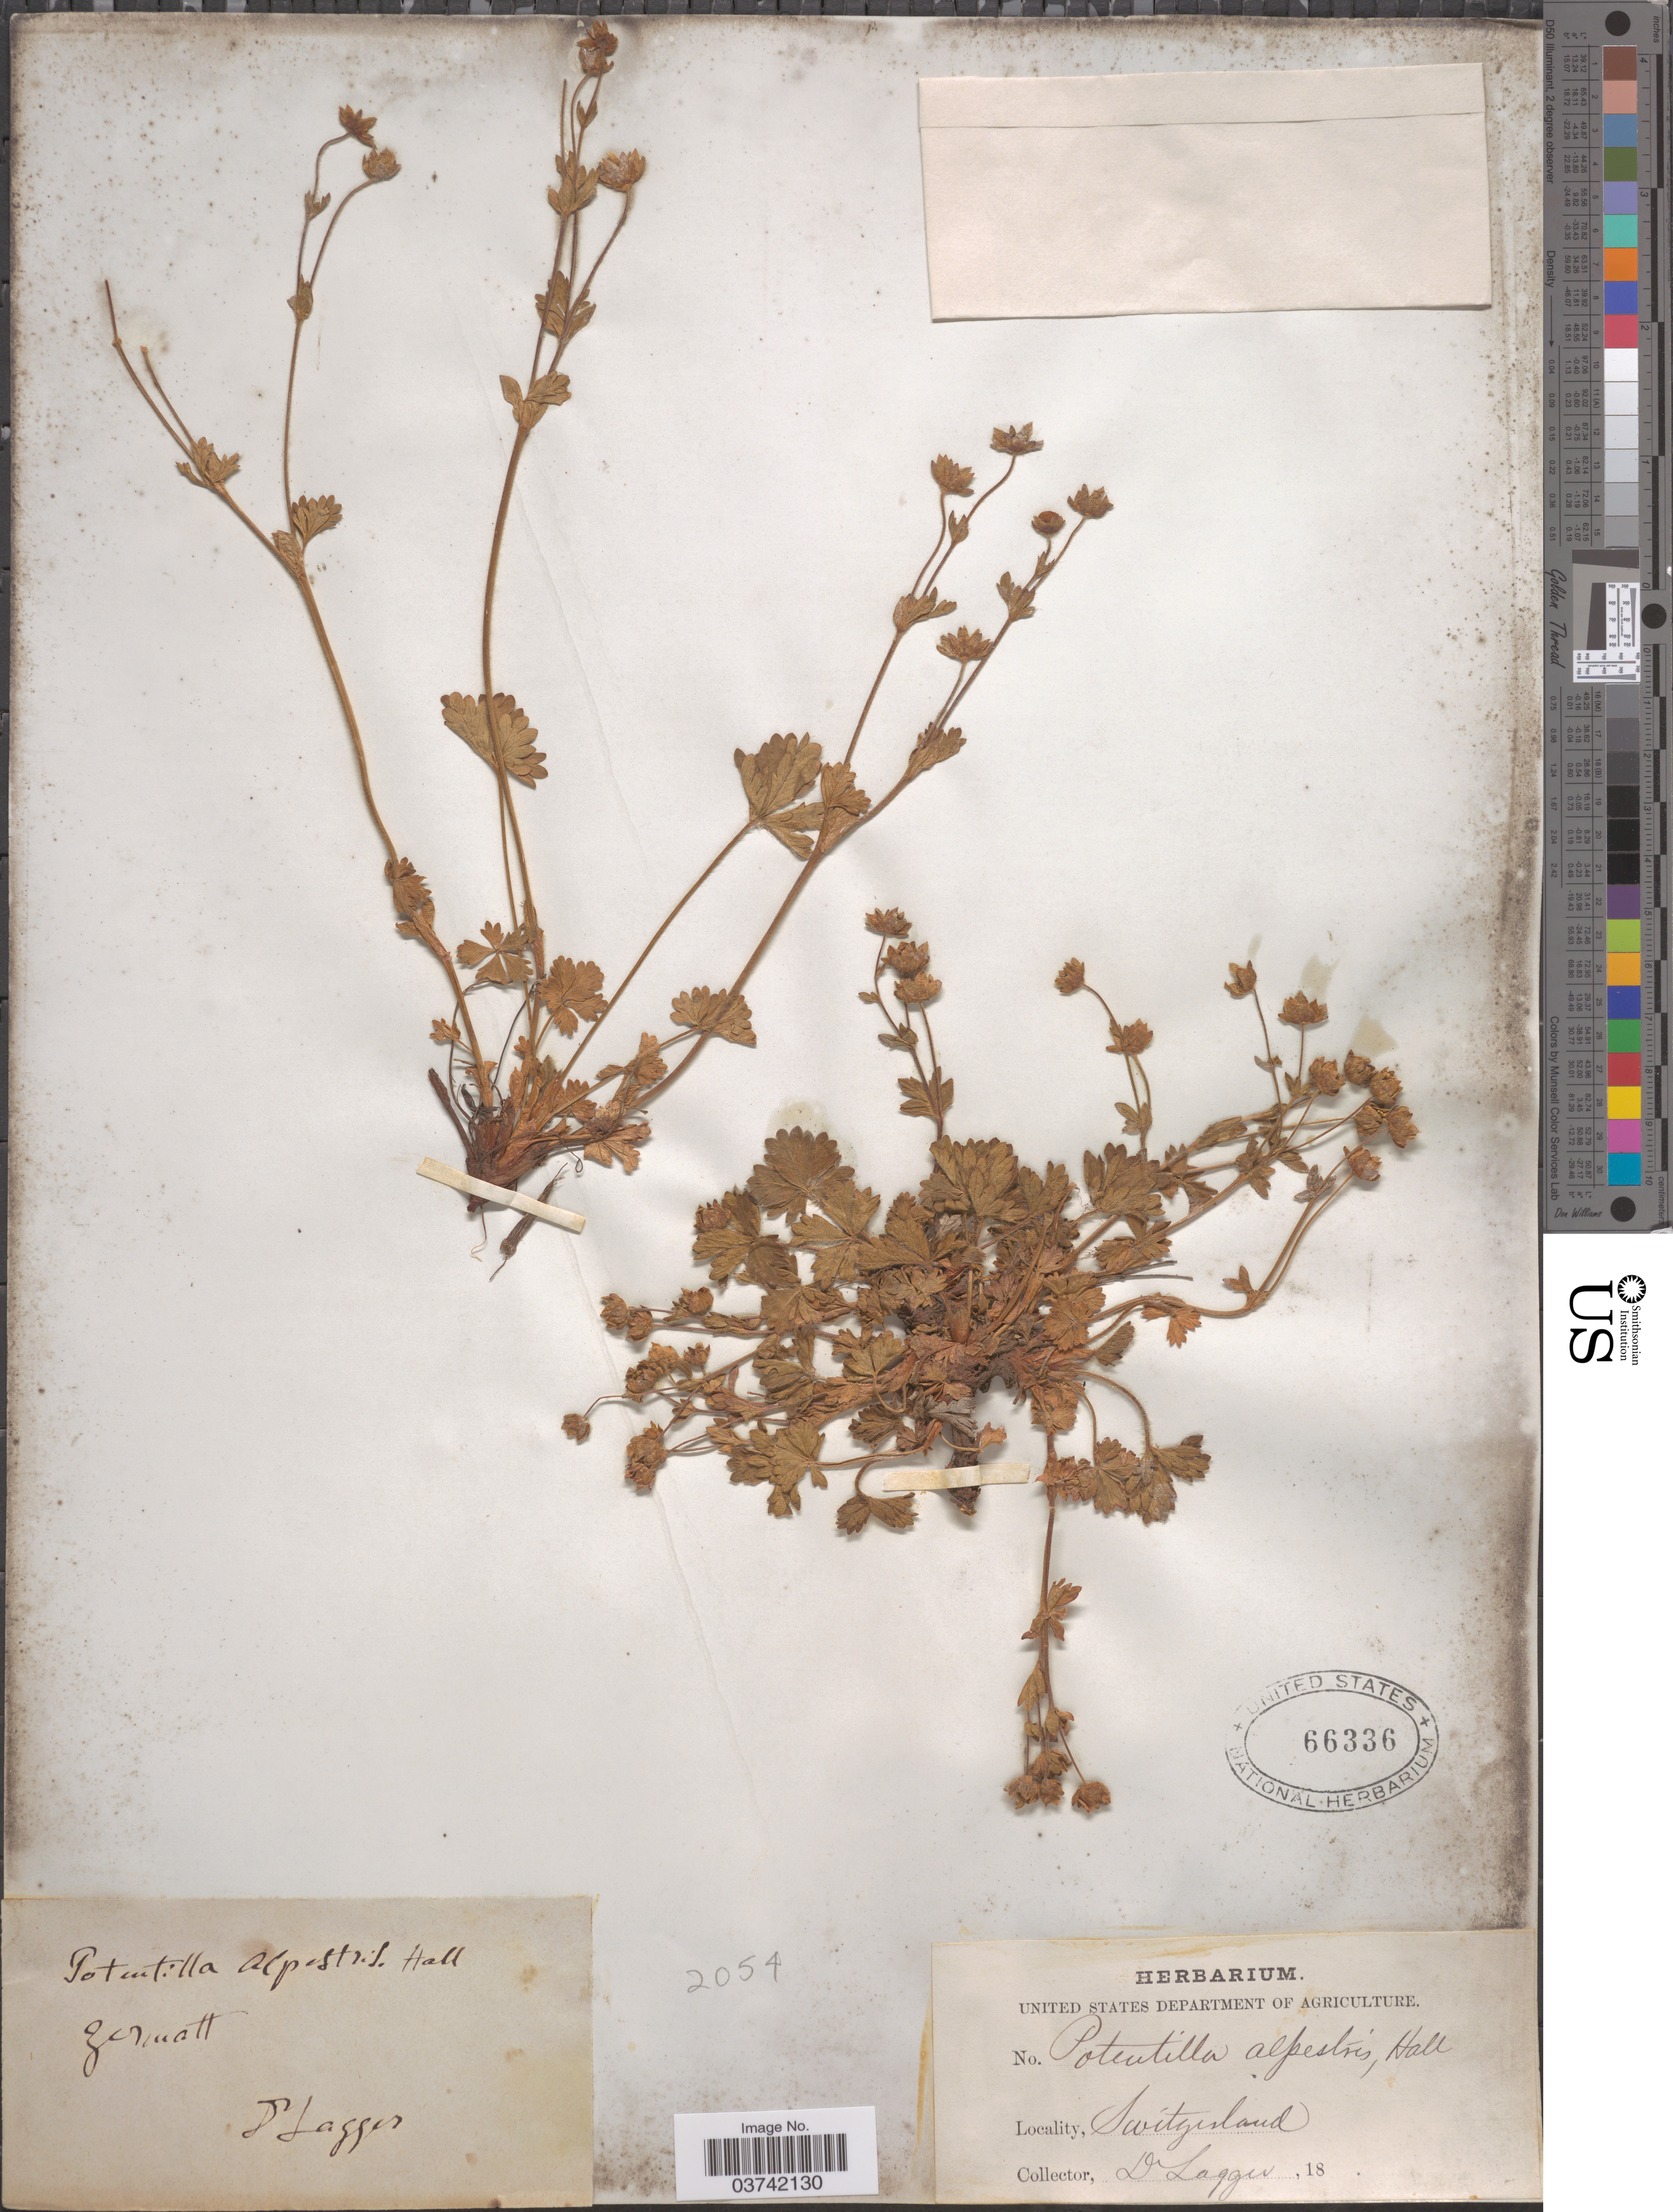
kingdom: Plantae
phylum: Tracheophyta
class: Magnoliopsida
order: Rosales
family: Rosaceae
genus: Potentilla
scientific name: Potentilla alpestris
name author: Haller f.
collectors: F. J. Lagger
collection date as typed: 18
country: Switzerland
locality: Zermatt.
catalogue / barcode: US 66336